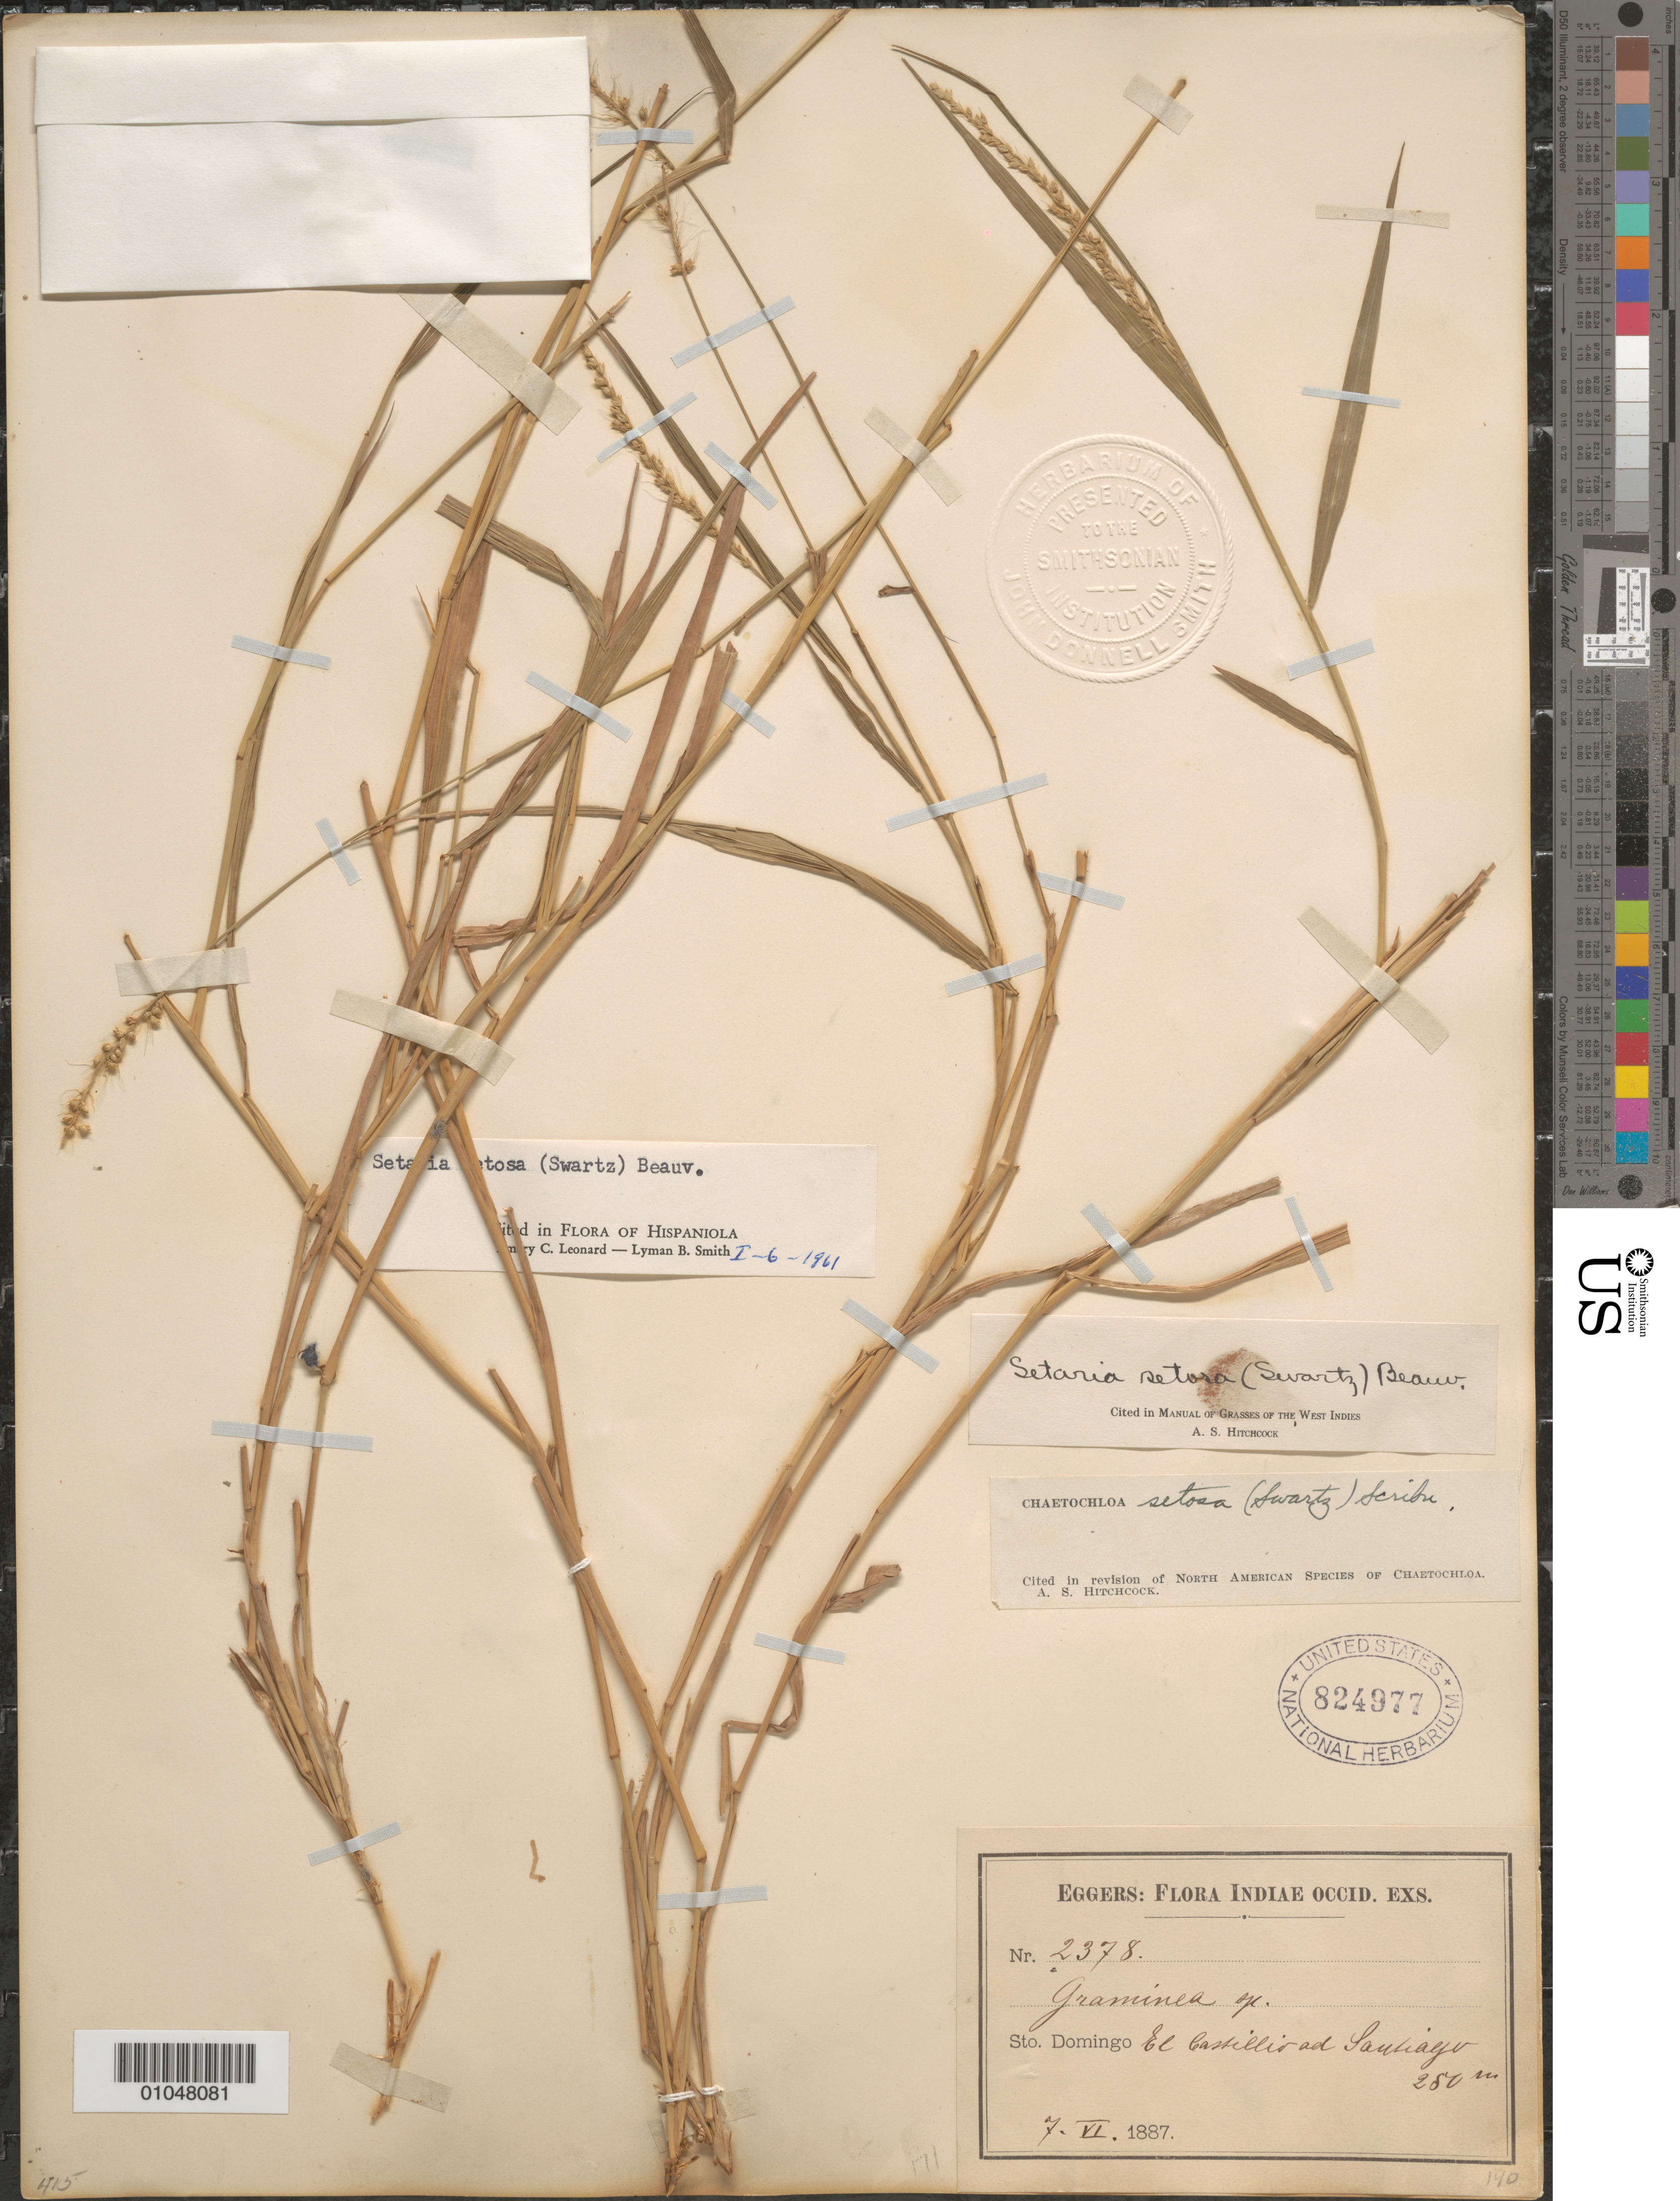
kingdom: Plantae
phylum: Tracheophyta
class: Liliopsida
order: Poales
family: Poaceae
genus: Setaria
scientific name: Setaria setosa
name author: (Sw.) P. Beauv.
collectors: H. F. A. von Eggers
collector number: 2378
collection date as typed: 07 Jun 1887 or 06 Jul 1887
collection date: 1887-06-07 or 1887-07-06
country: Dominican Republic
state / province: Distrito Nacional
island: Hispaniola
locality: El Castillo at Santiago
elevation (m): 250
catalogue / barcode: US 824977